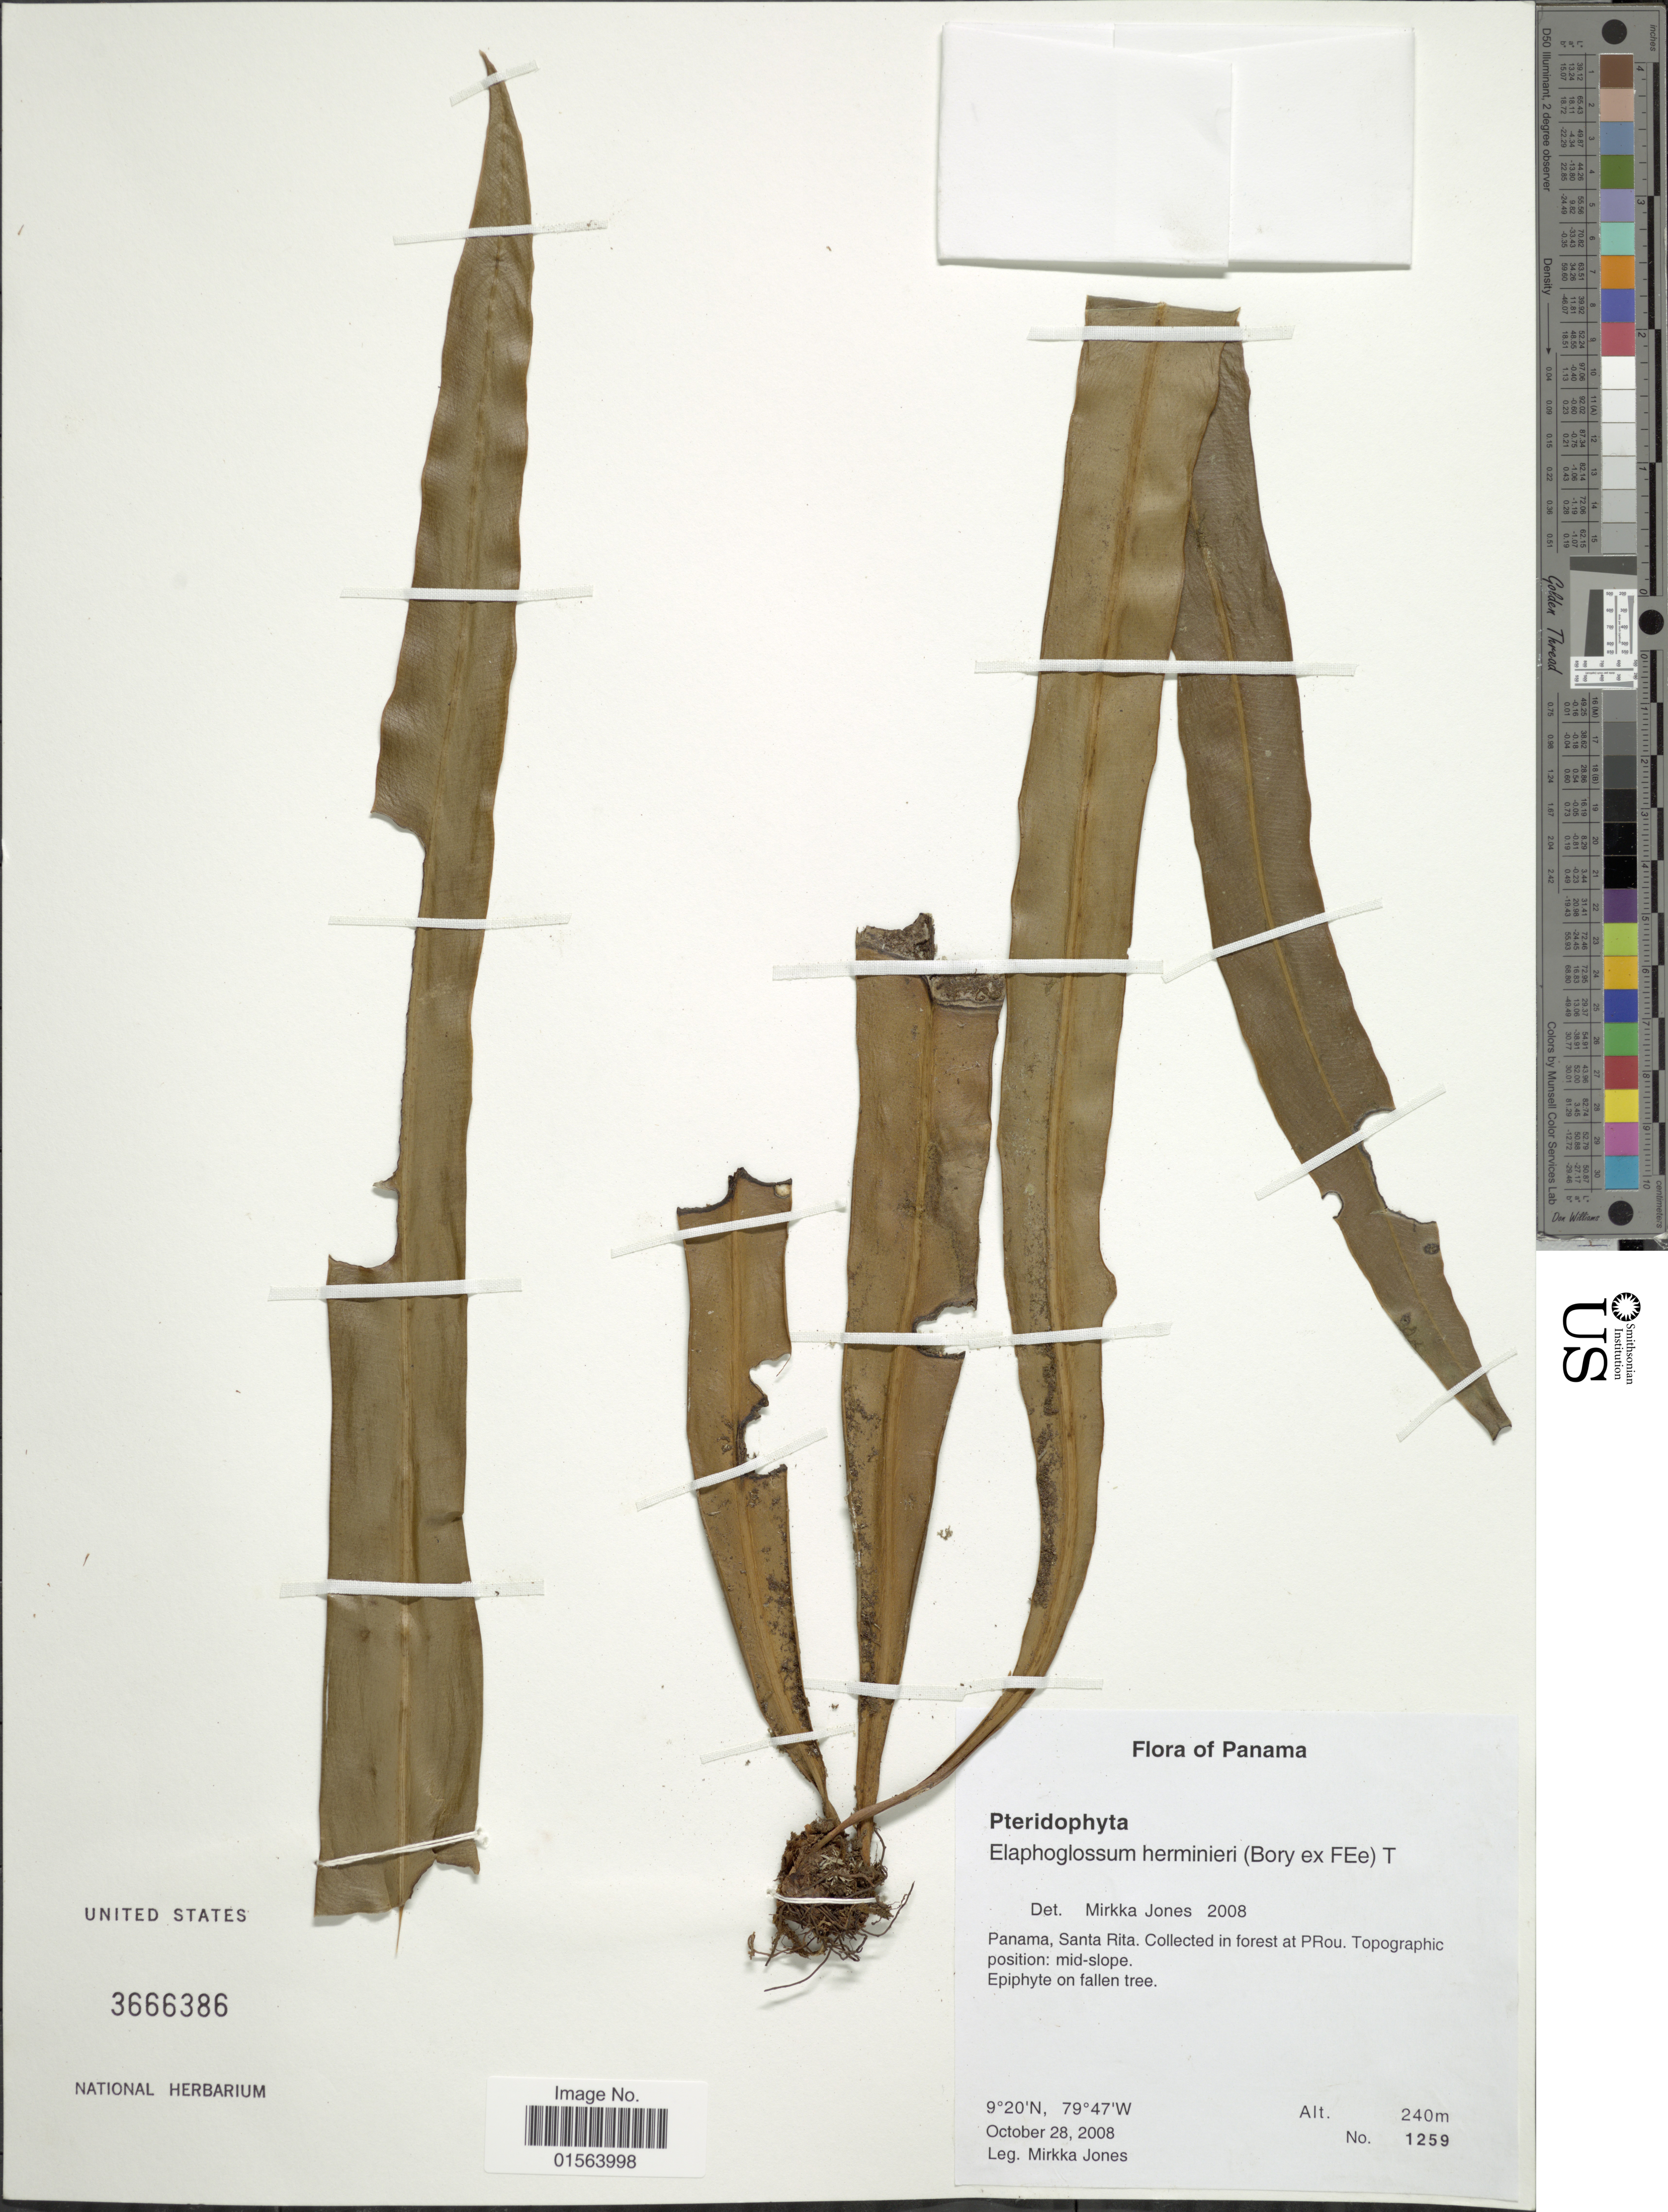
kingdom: Plantae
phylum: Tracheophyta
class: Polypodiopsida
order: Polypodiales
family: Dryopteridaceae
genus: Elaphoglossum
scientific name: Elaphoglossum herminieri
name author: (Bory & Fée) T. Moore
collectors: M. Jones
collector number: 1259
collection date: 2008-10-28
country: Panama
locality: Panama, Santa Rita, forest at PRou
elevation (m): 240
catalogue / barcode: US 3666386